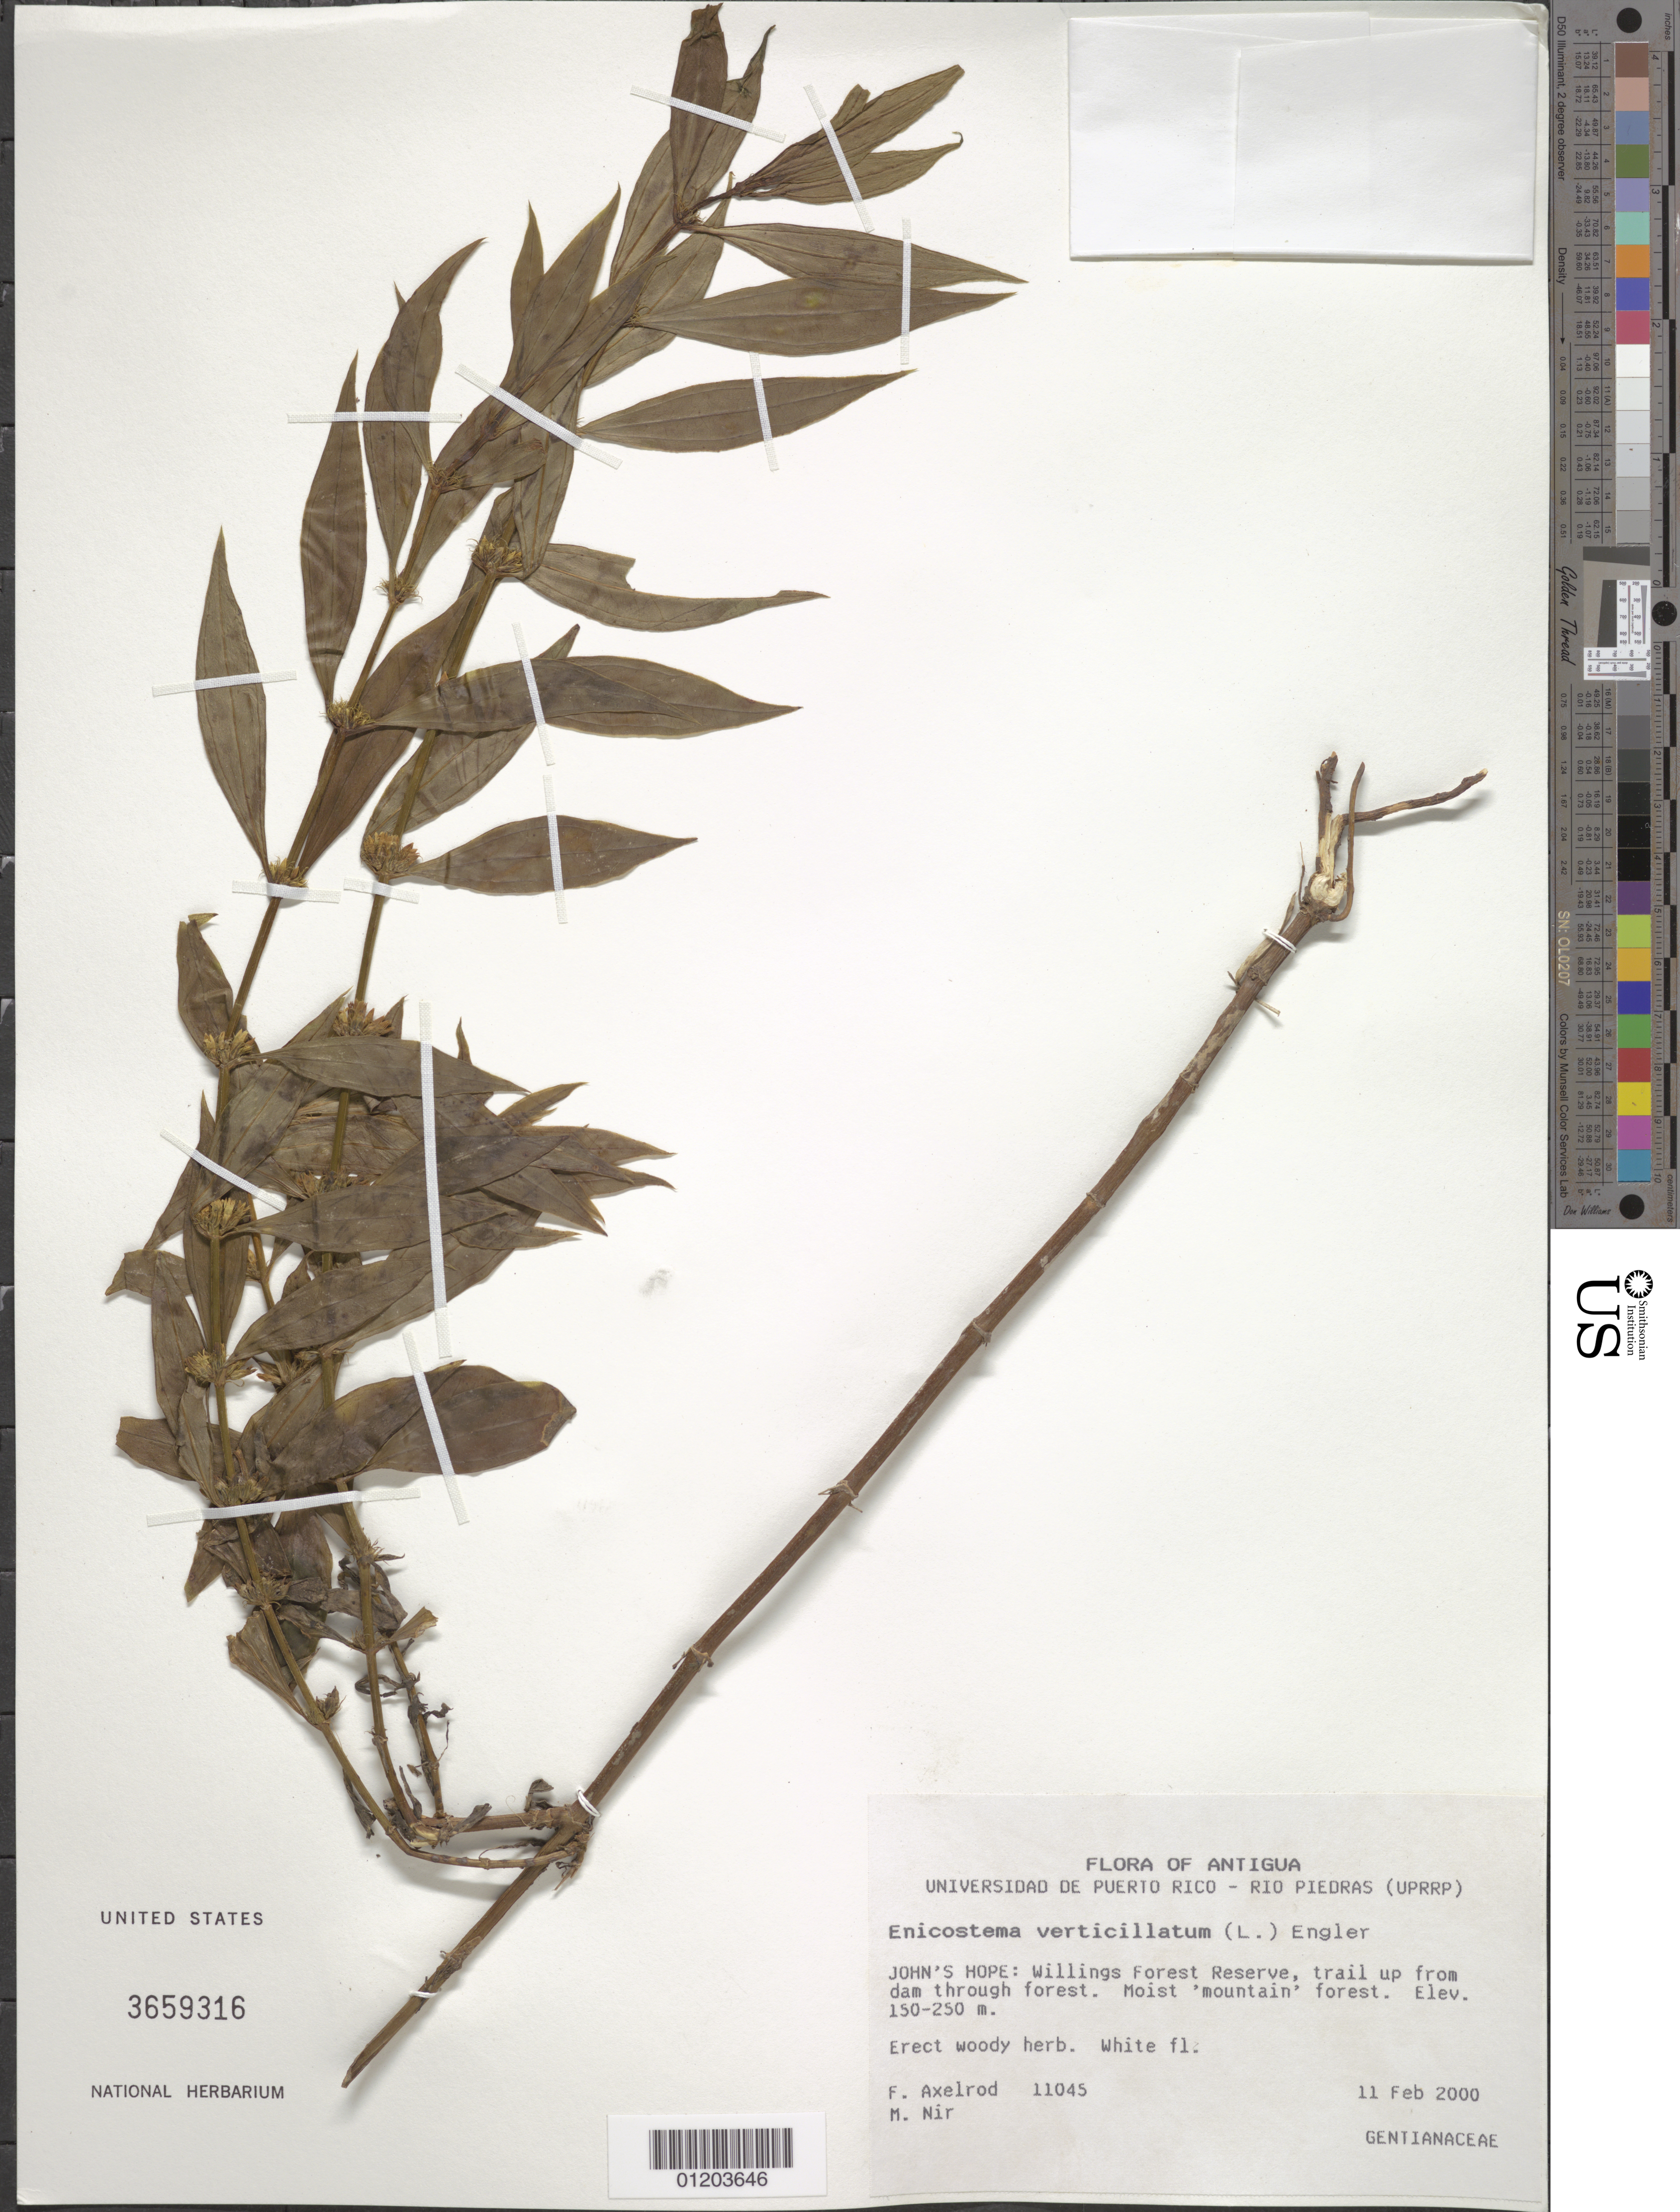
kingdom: Plantae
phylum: Tracheophyta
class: Magnoliopsida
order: Gentianales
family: Gentianaceae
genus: Enicostema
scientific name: Enicostema verticillatum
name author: (L.) Engl.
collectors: F. S. Axelrod & M. A. Nir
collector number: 11045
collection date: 2000-02-11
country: Antigua and Barbuda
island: Antigua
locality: John's Hope, Willings Forest Reserve, trail up from dam through forest.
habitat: Moist "mountain" forest.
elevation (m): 150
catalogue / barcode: US 3659316